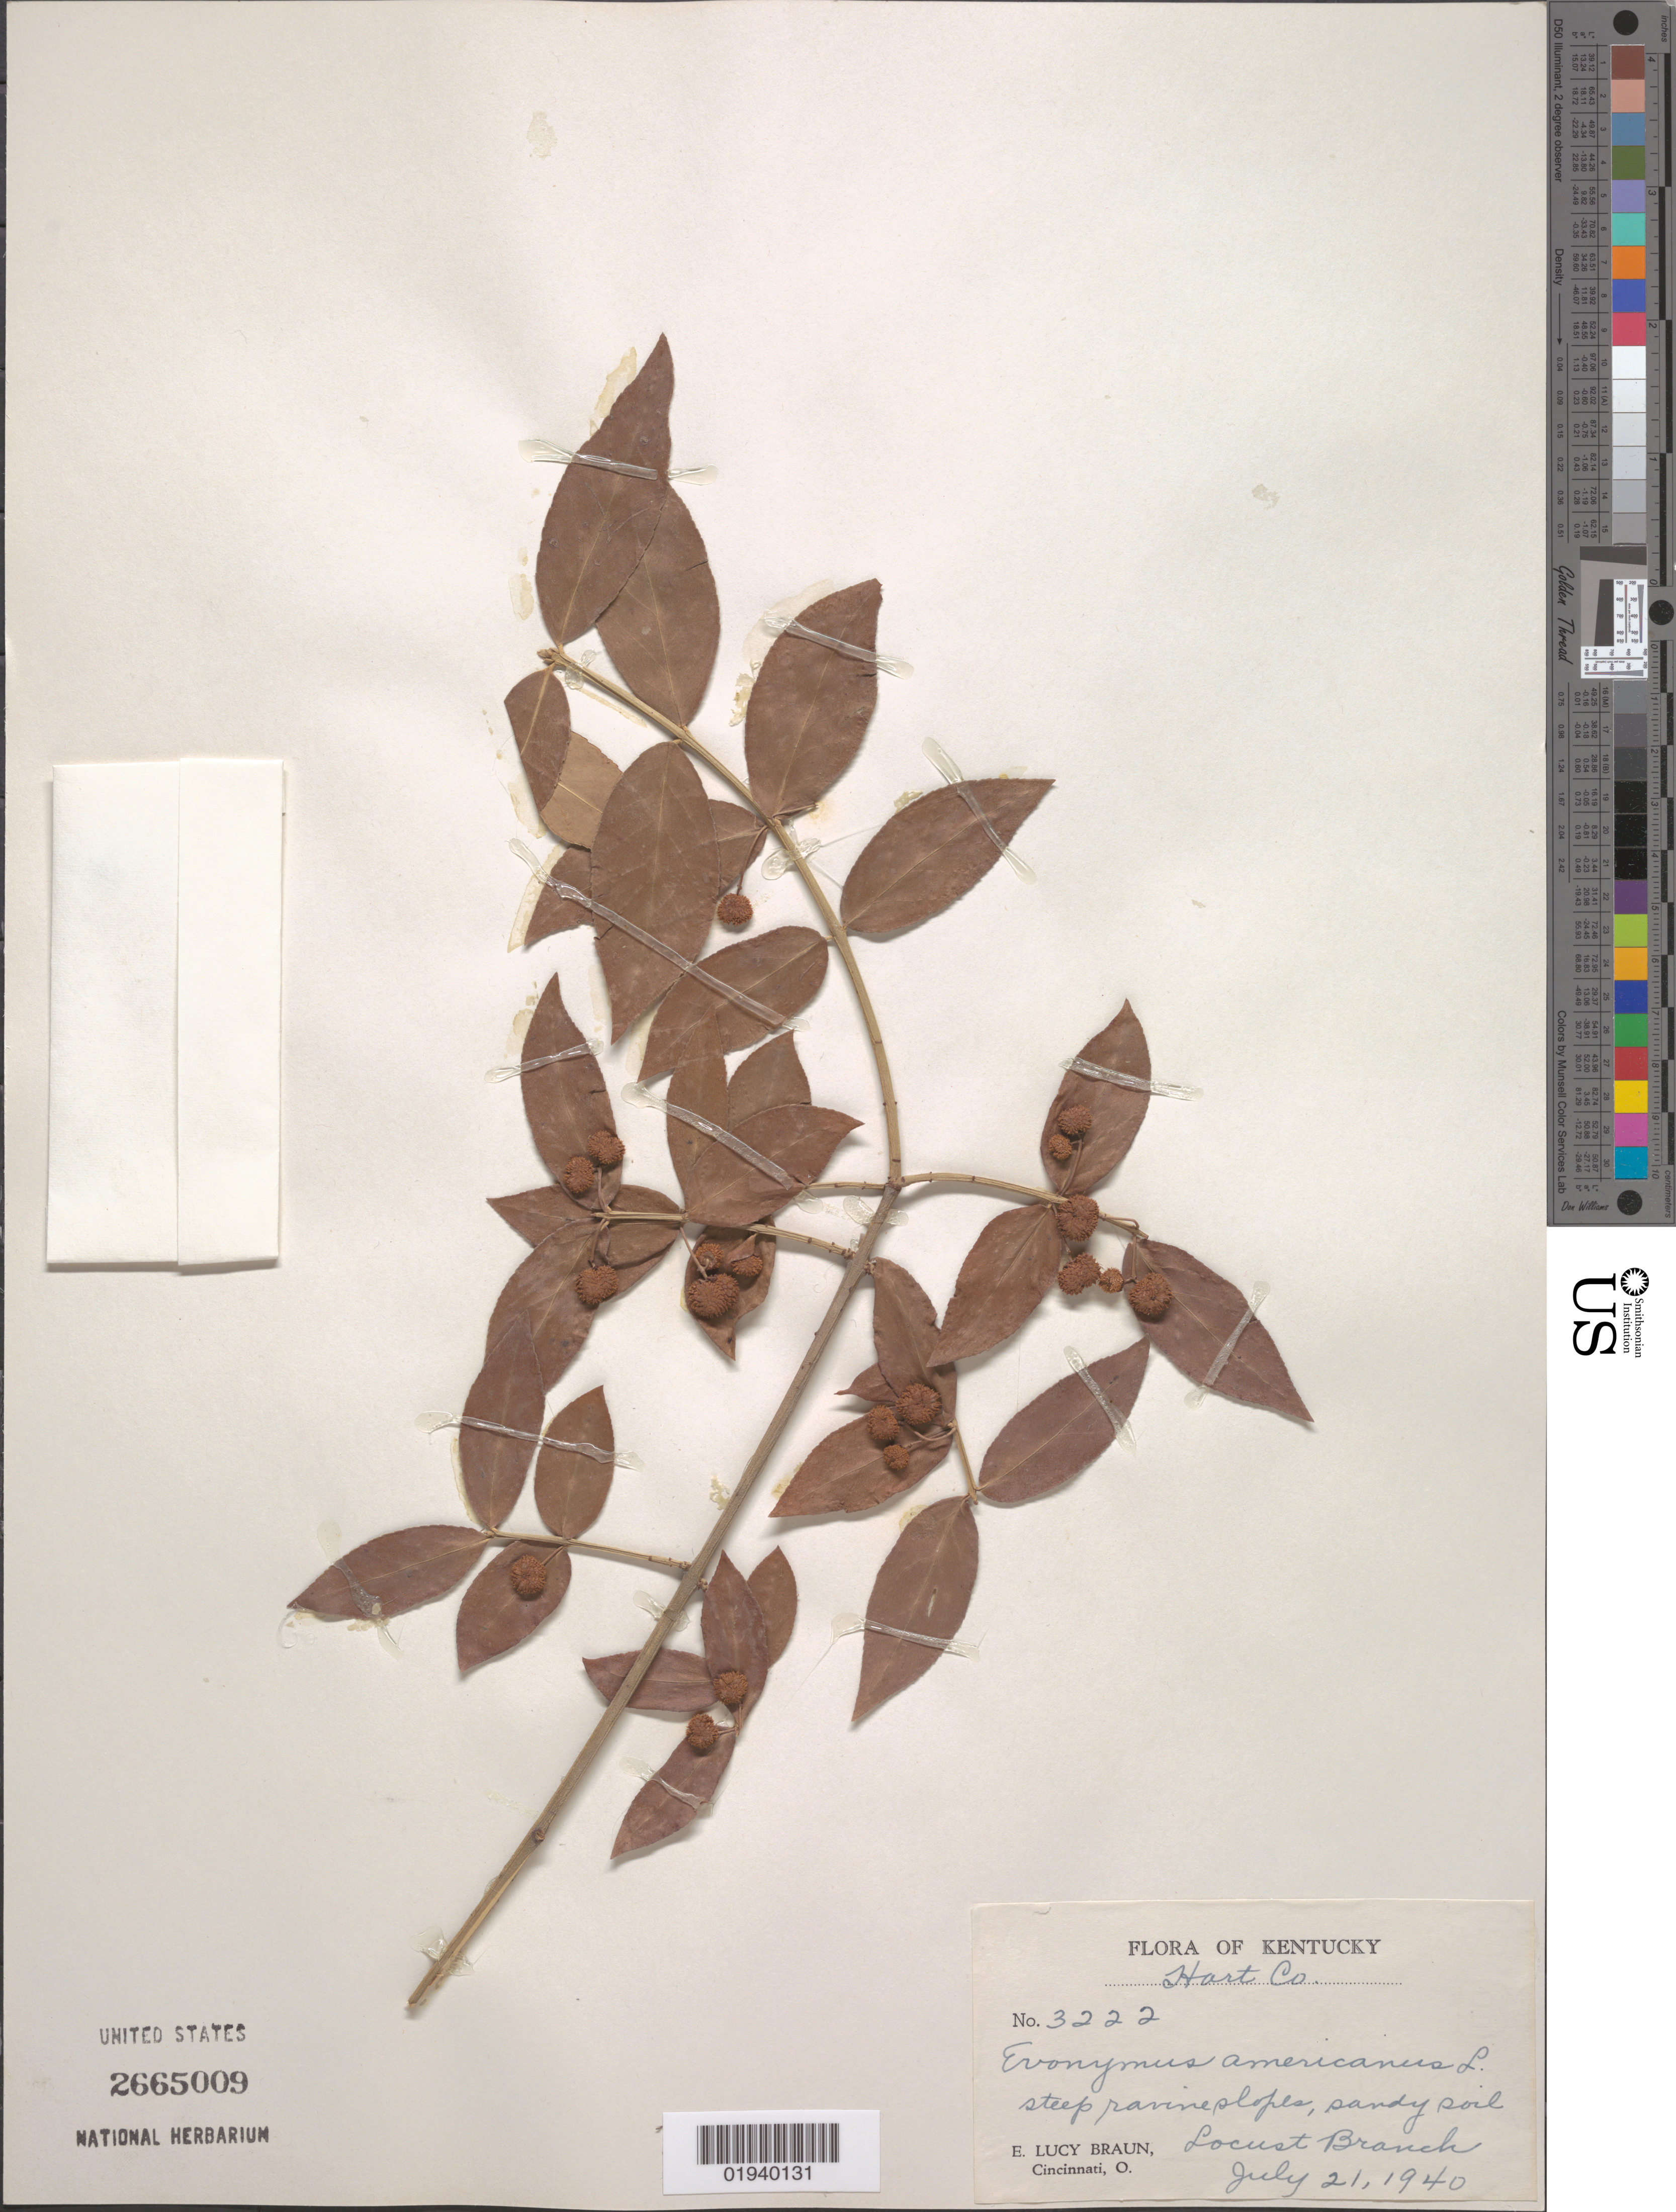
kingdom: Plantae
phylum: Tracheophyta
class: Magnoliopsida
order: Celastrales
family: Celastraceae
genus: Euonymus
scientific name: Euonymus americanus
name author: L.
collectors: E. L. Braun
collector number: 3222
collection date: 1940-07-21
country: United States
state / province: Kentucky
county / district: Hart County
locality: Locust Branch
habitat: Steep ravine slopes, sandy soil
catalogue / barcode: US 2665009